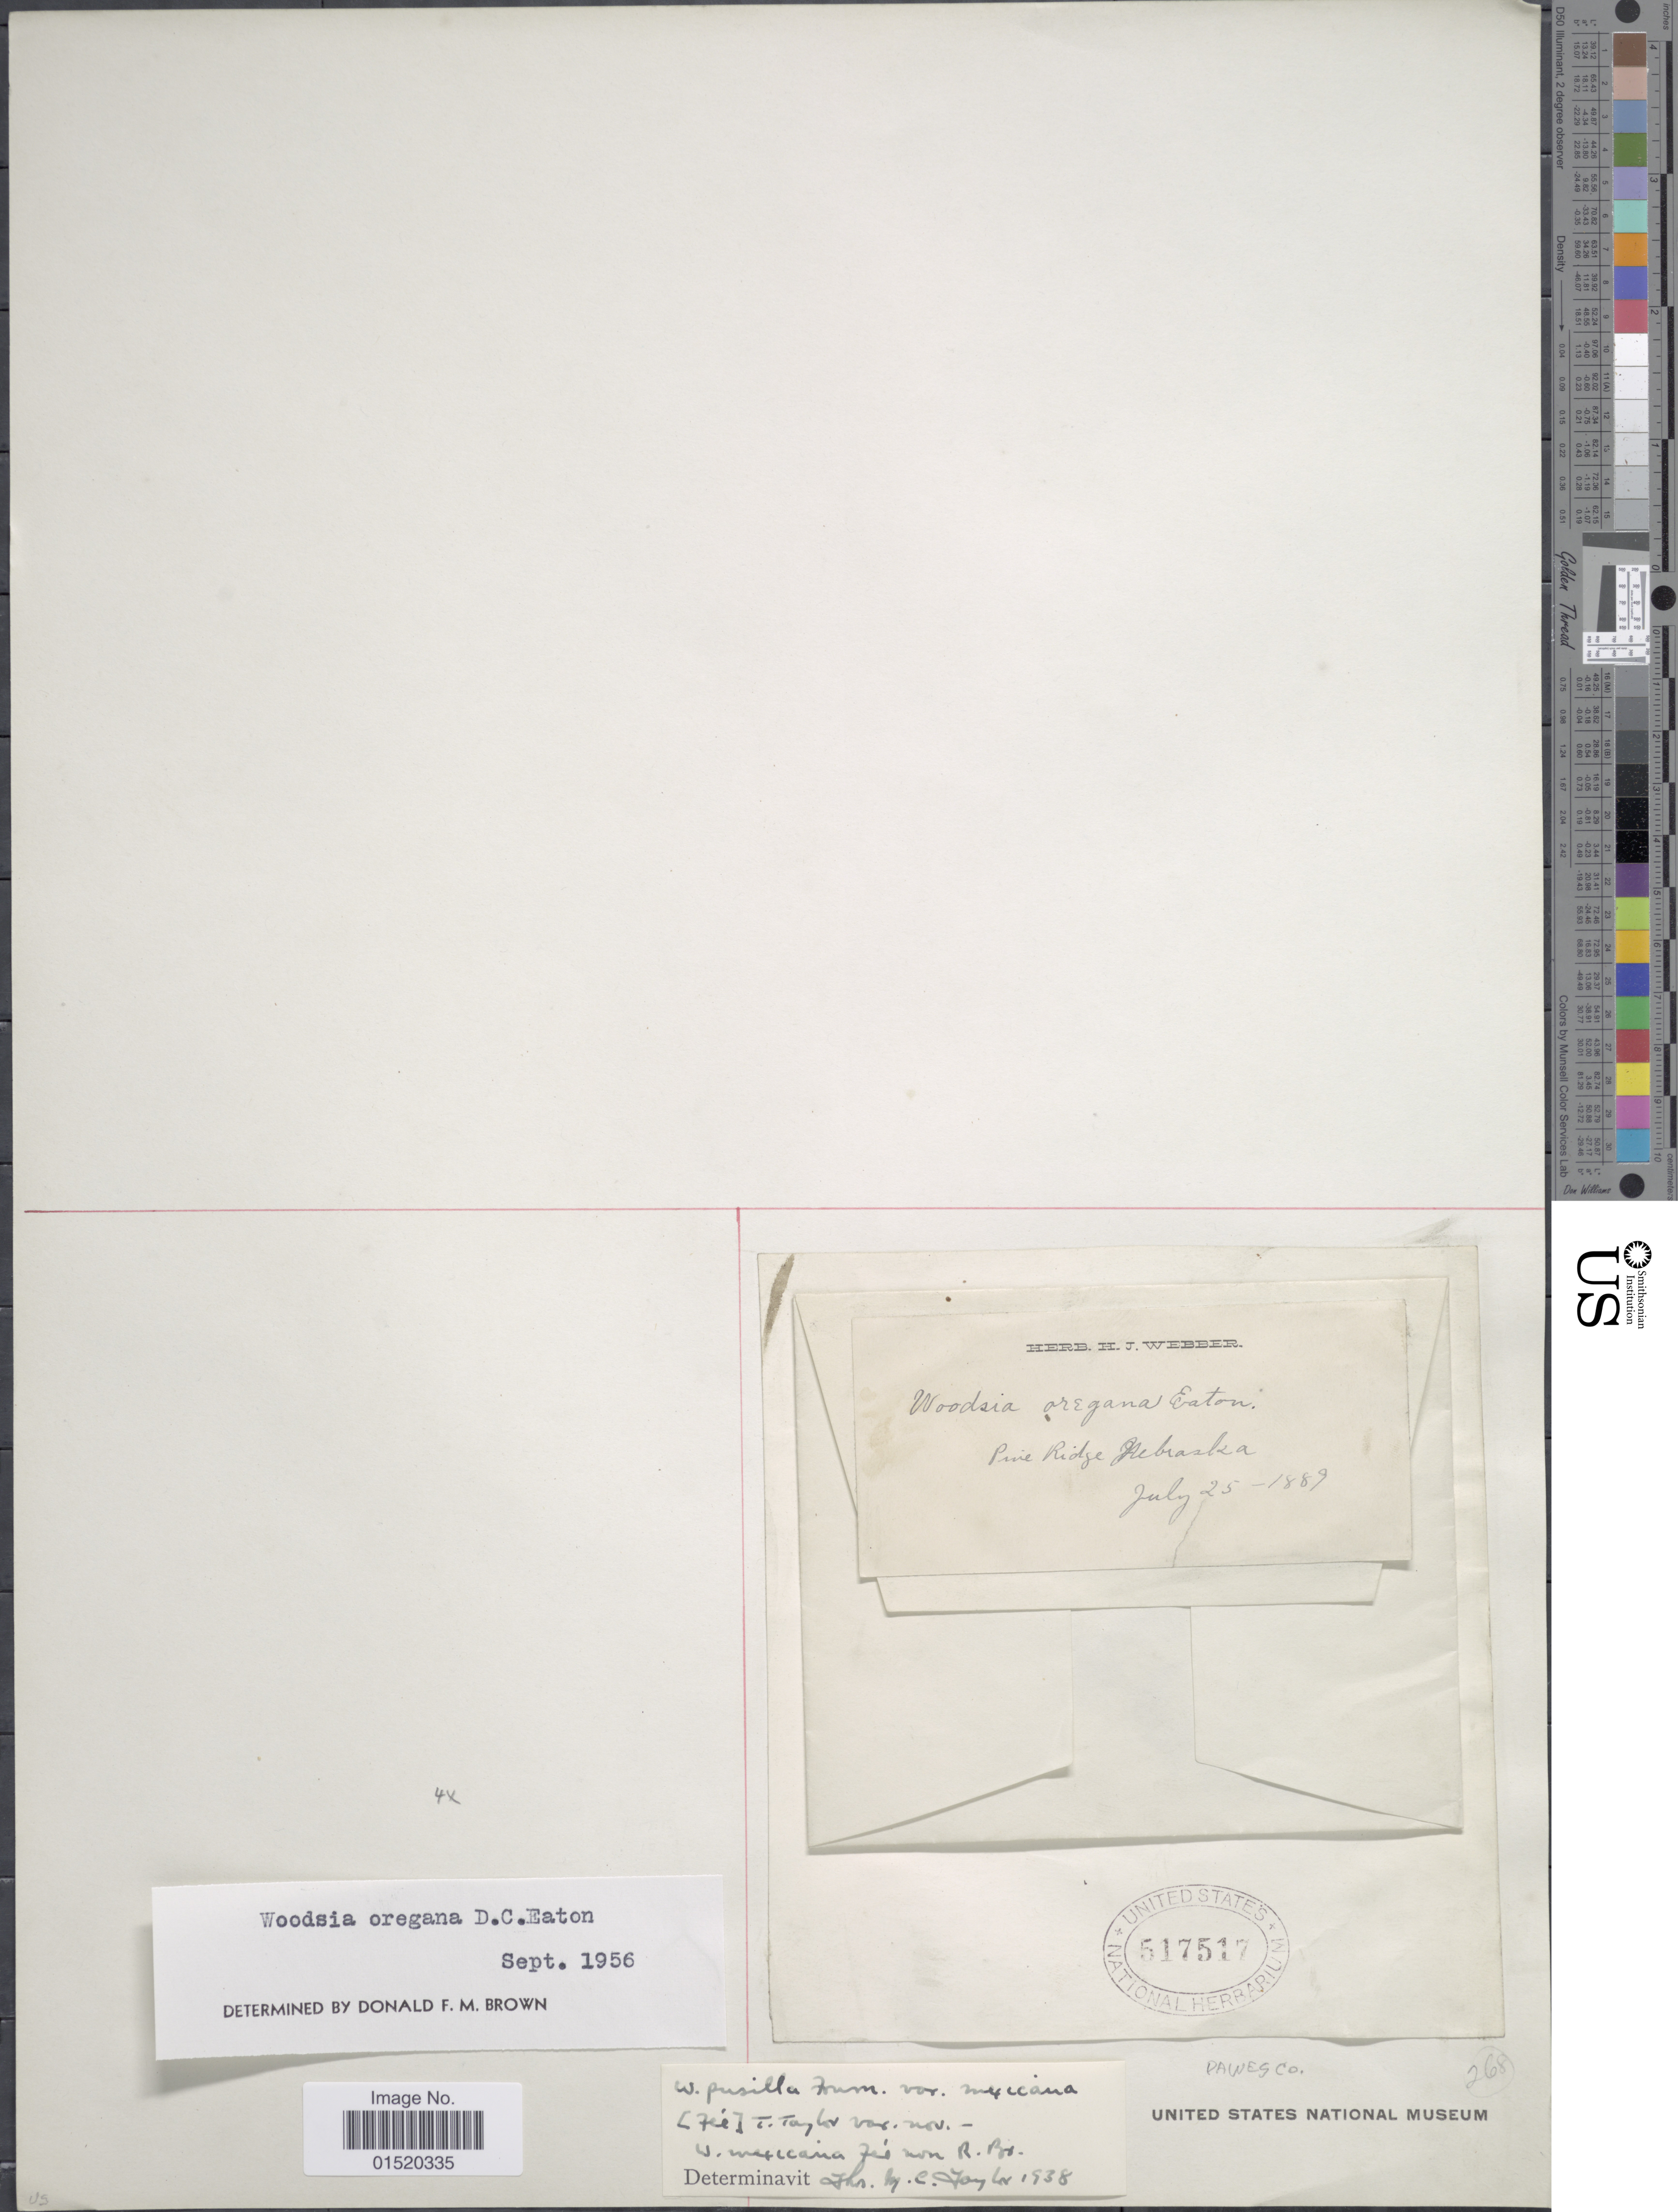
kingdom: Plantae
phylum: Tracheophyta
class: Polypodiopsida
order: Polypodiales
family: Woodsiaceae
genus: Woodsia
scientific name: Woodsia oregana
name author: D.C. Eaton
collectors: ex herb. H. J. Webber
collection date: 1889-07-25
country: United States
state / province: Nebraska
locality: Pine Ridge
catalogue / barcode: US 517517